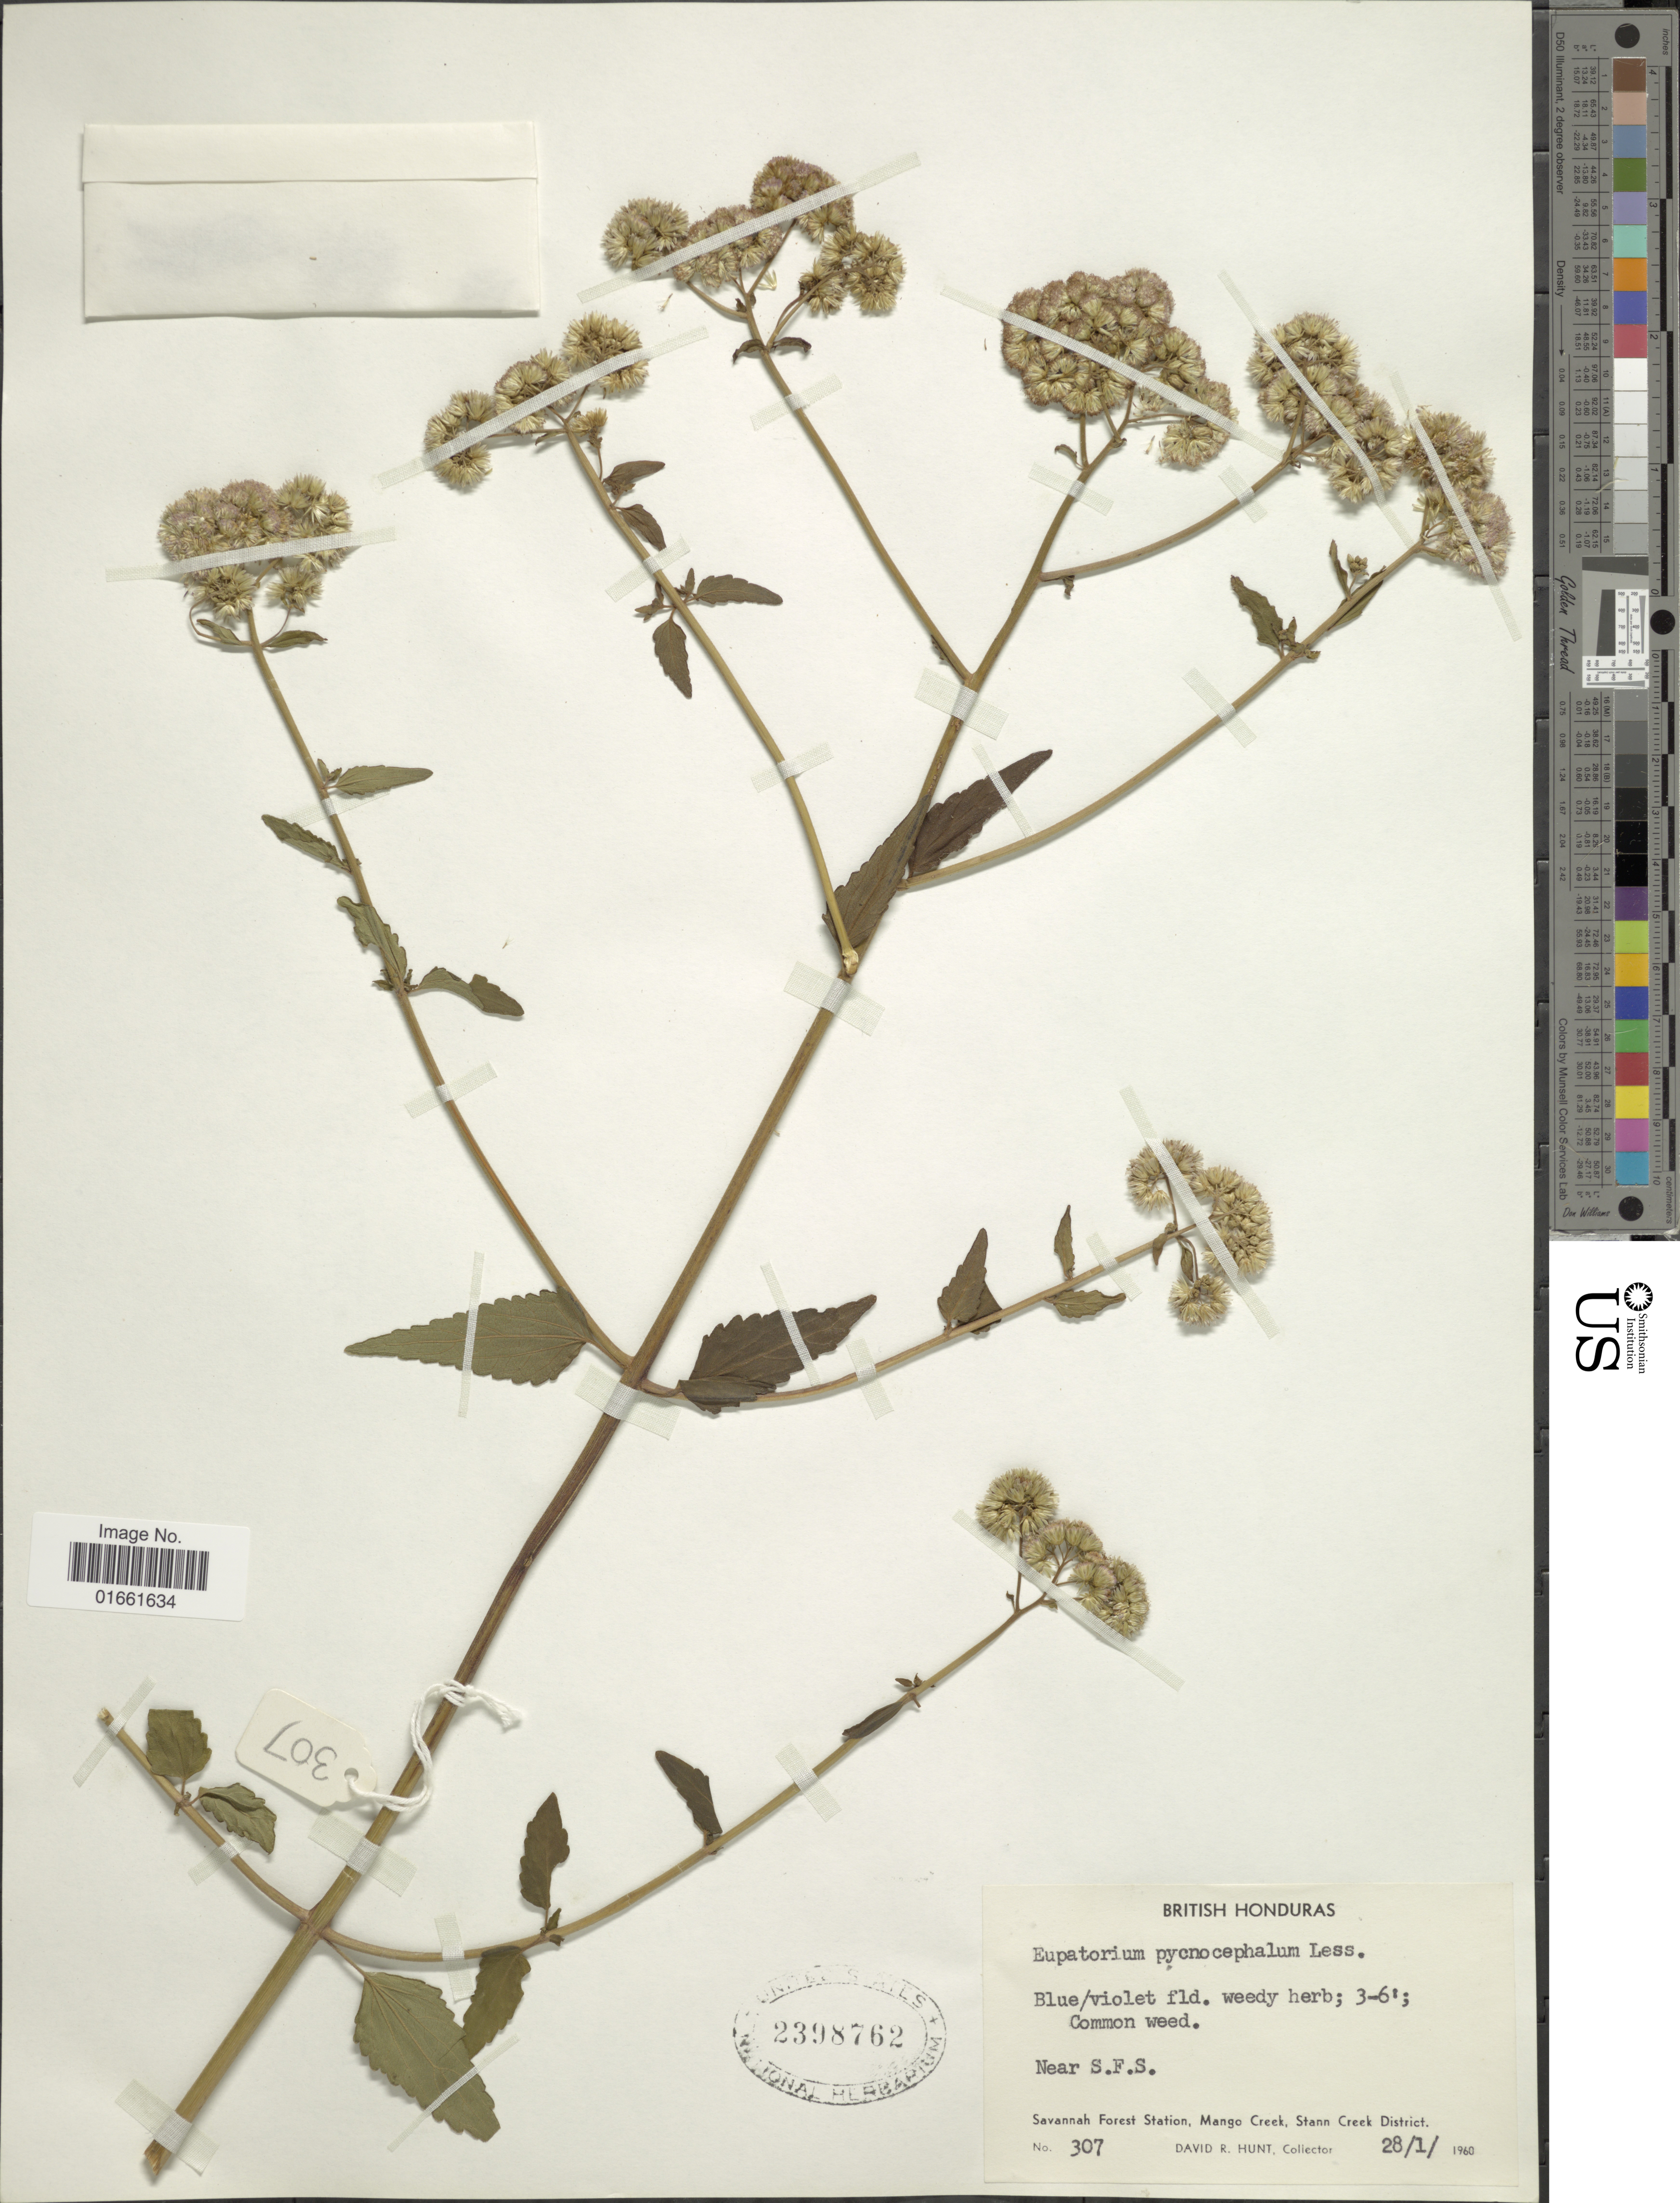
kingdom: Plantae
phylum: Tracheophyta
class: Magnoliopsida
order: Asterales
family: Asteraceae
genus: Fleischmannia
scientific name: Fleischmannia pratensis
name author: (Klatt) R.M. King & H. Rob.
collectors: D. R. Hunt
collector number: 307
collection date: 1960-01-28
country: Belize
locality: Near S.F.S. Savannah Forest Station, Mango Creek, Stann Creek District. British Honduras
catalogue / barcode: US 2398762